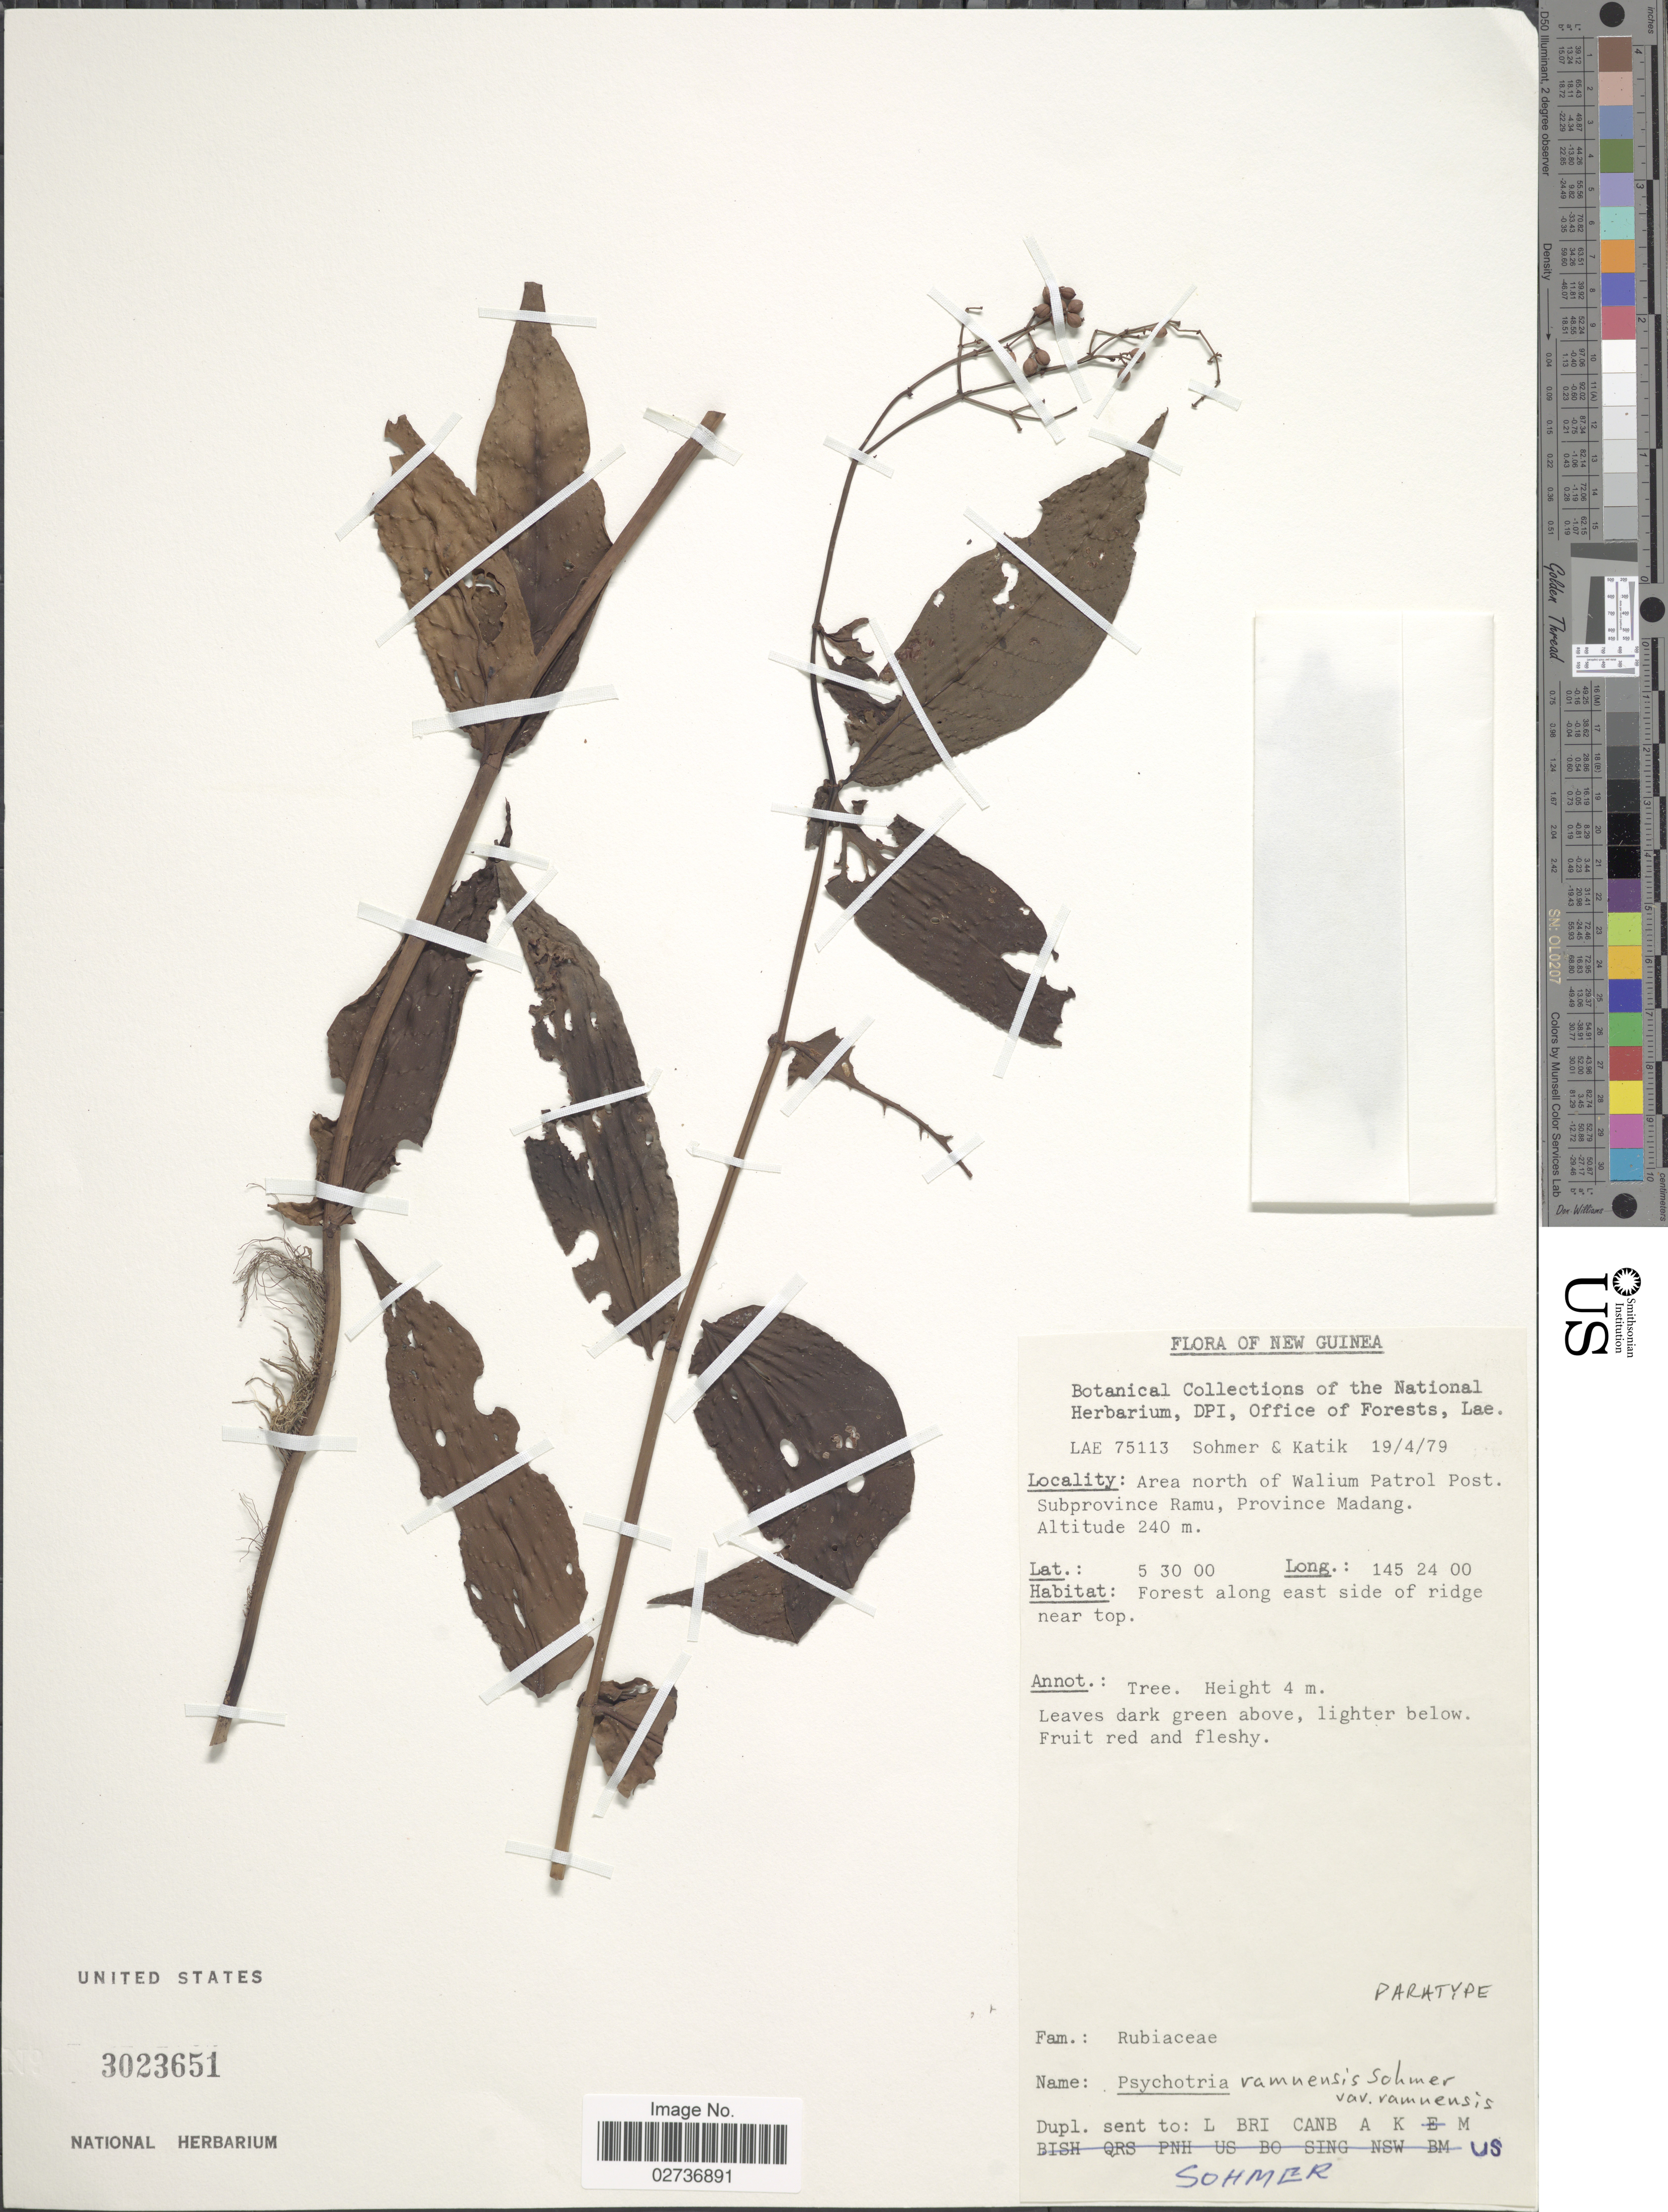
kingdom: Plantae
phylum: Tracheophyta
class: Magnoliopsida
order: Gentianales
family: Rubiaceae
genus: Psychotria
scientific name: Psychotria ramuensis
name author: Sohmer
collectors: S. H. Sohmer & Katik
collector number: LAE75113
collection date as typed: Transcribed d/m/y: 19/4/79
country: Papua New Guinea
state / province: Madang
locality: New Guinea. Area north of Walium Patrol Post. Subprovince Ramu, Province Madang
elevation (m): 240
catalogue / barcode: US 3023651